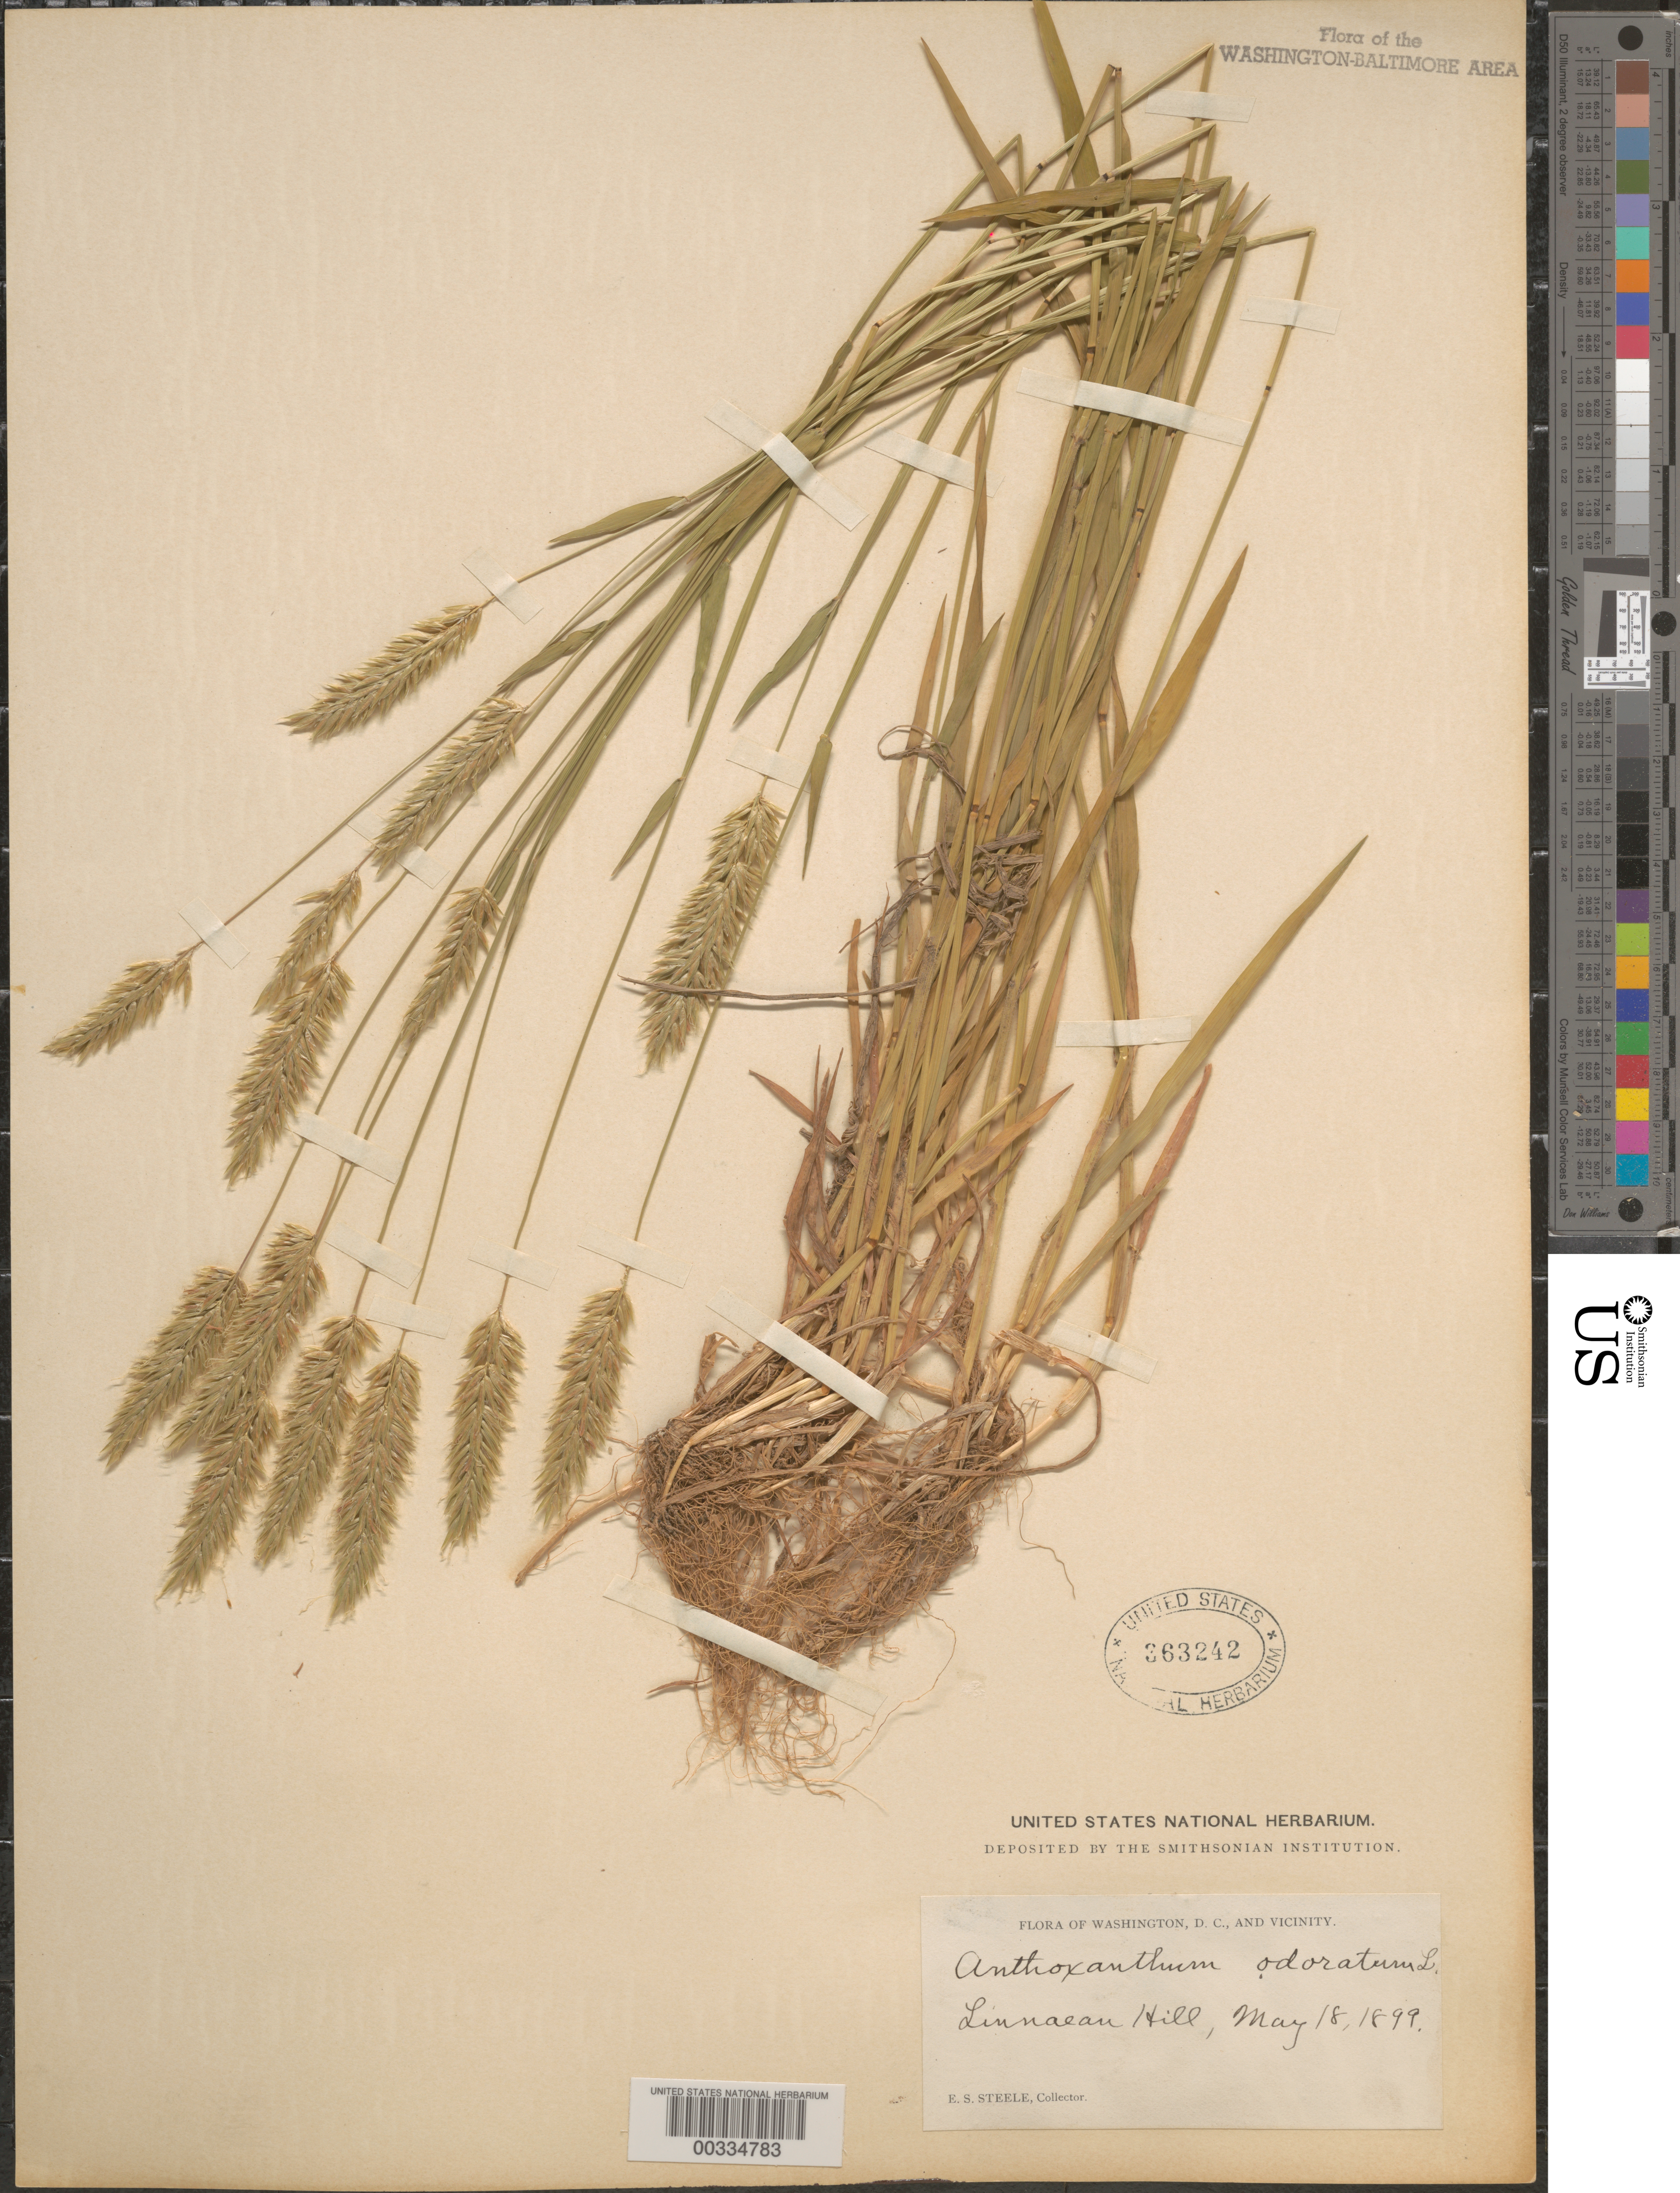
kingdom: Plantae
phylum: Tracheophyta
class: Liliopsida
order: Poales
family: Poaceae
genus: Anthoxanthum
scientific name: Anthoxanthum odoratum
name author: L.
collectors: E. Steele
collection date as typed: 18 May 1899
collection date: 1899-05-18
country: United States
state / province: District of Columbia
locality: Linnaean Hill Rock Creek Park and Vicinity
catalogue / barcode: US 363242